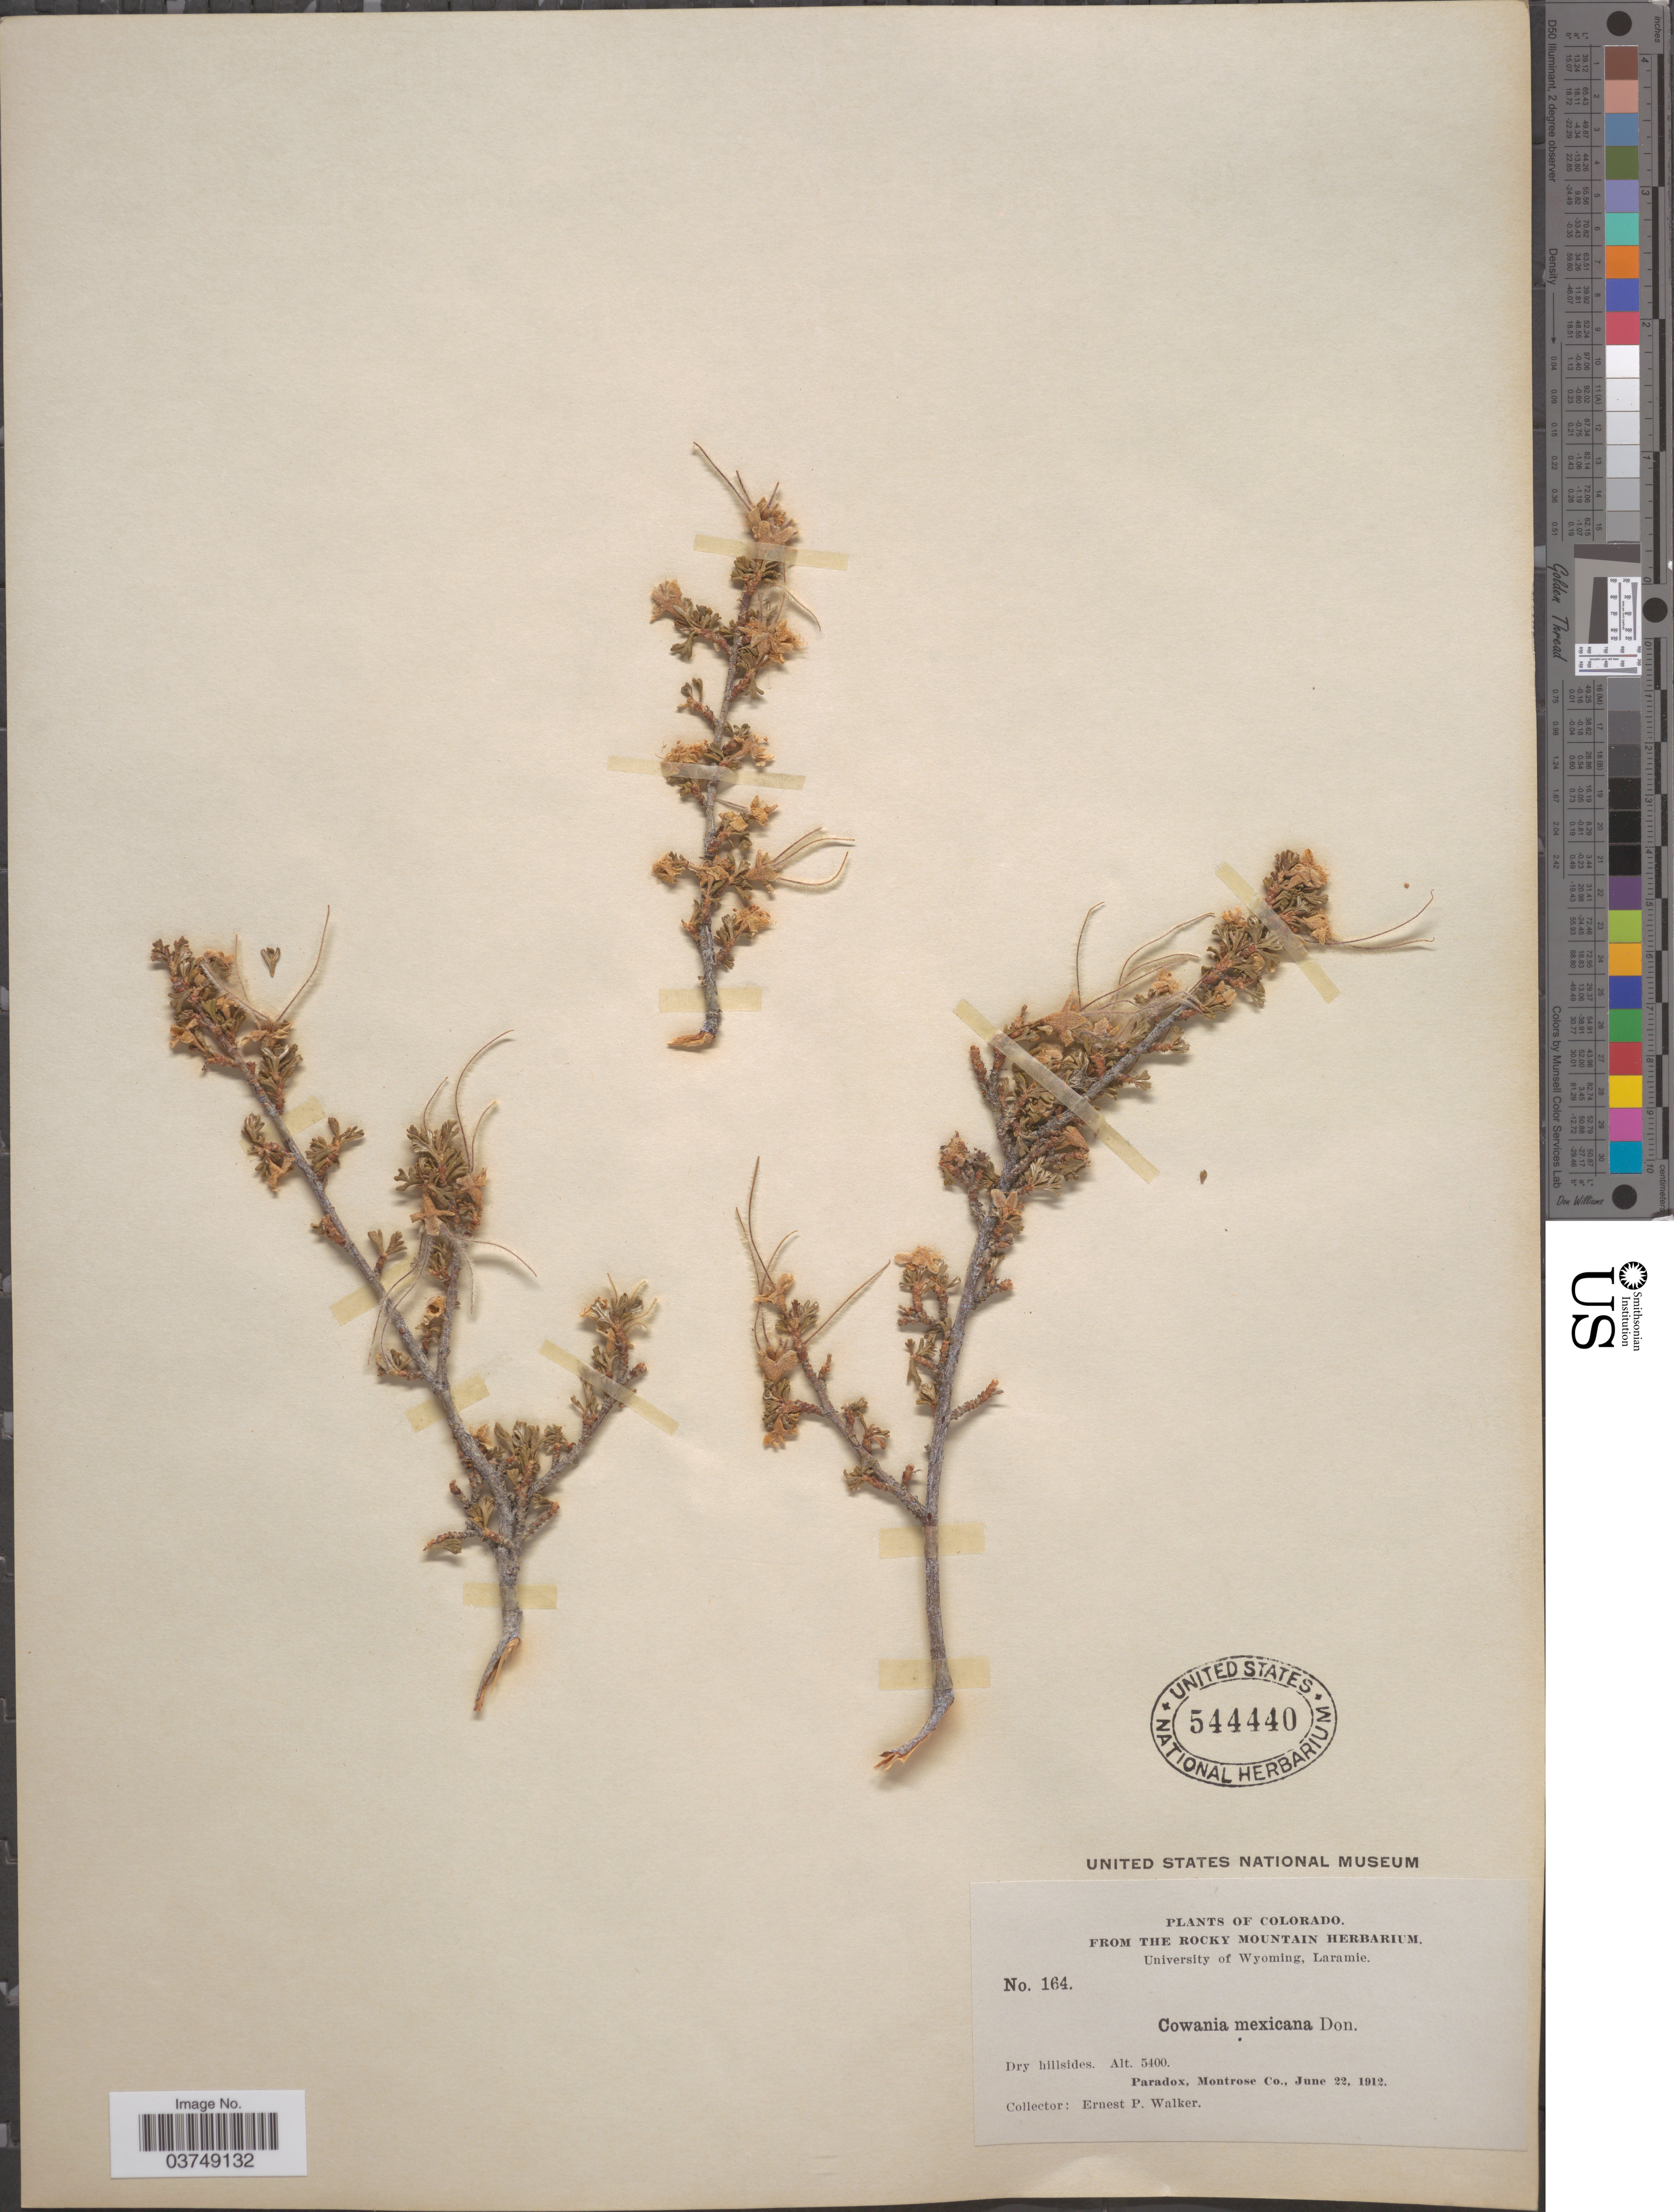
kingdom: Plantae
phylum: Tracheophyta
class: Magnoliopsida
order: Rosales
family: Rosaceae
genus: Purshia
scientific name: Purshia stansburyana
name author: (Torr.) Henrickson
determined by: Strong, Mark T., (BOT), Smithsonian Institution - National Museum of Natural History (UNITED STATES)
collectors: E. P. Walker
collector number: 164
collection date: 1912-06-22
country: United States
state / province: Colorado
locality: Paradox, Montrose Co.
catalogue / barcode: US 544440